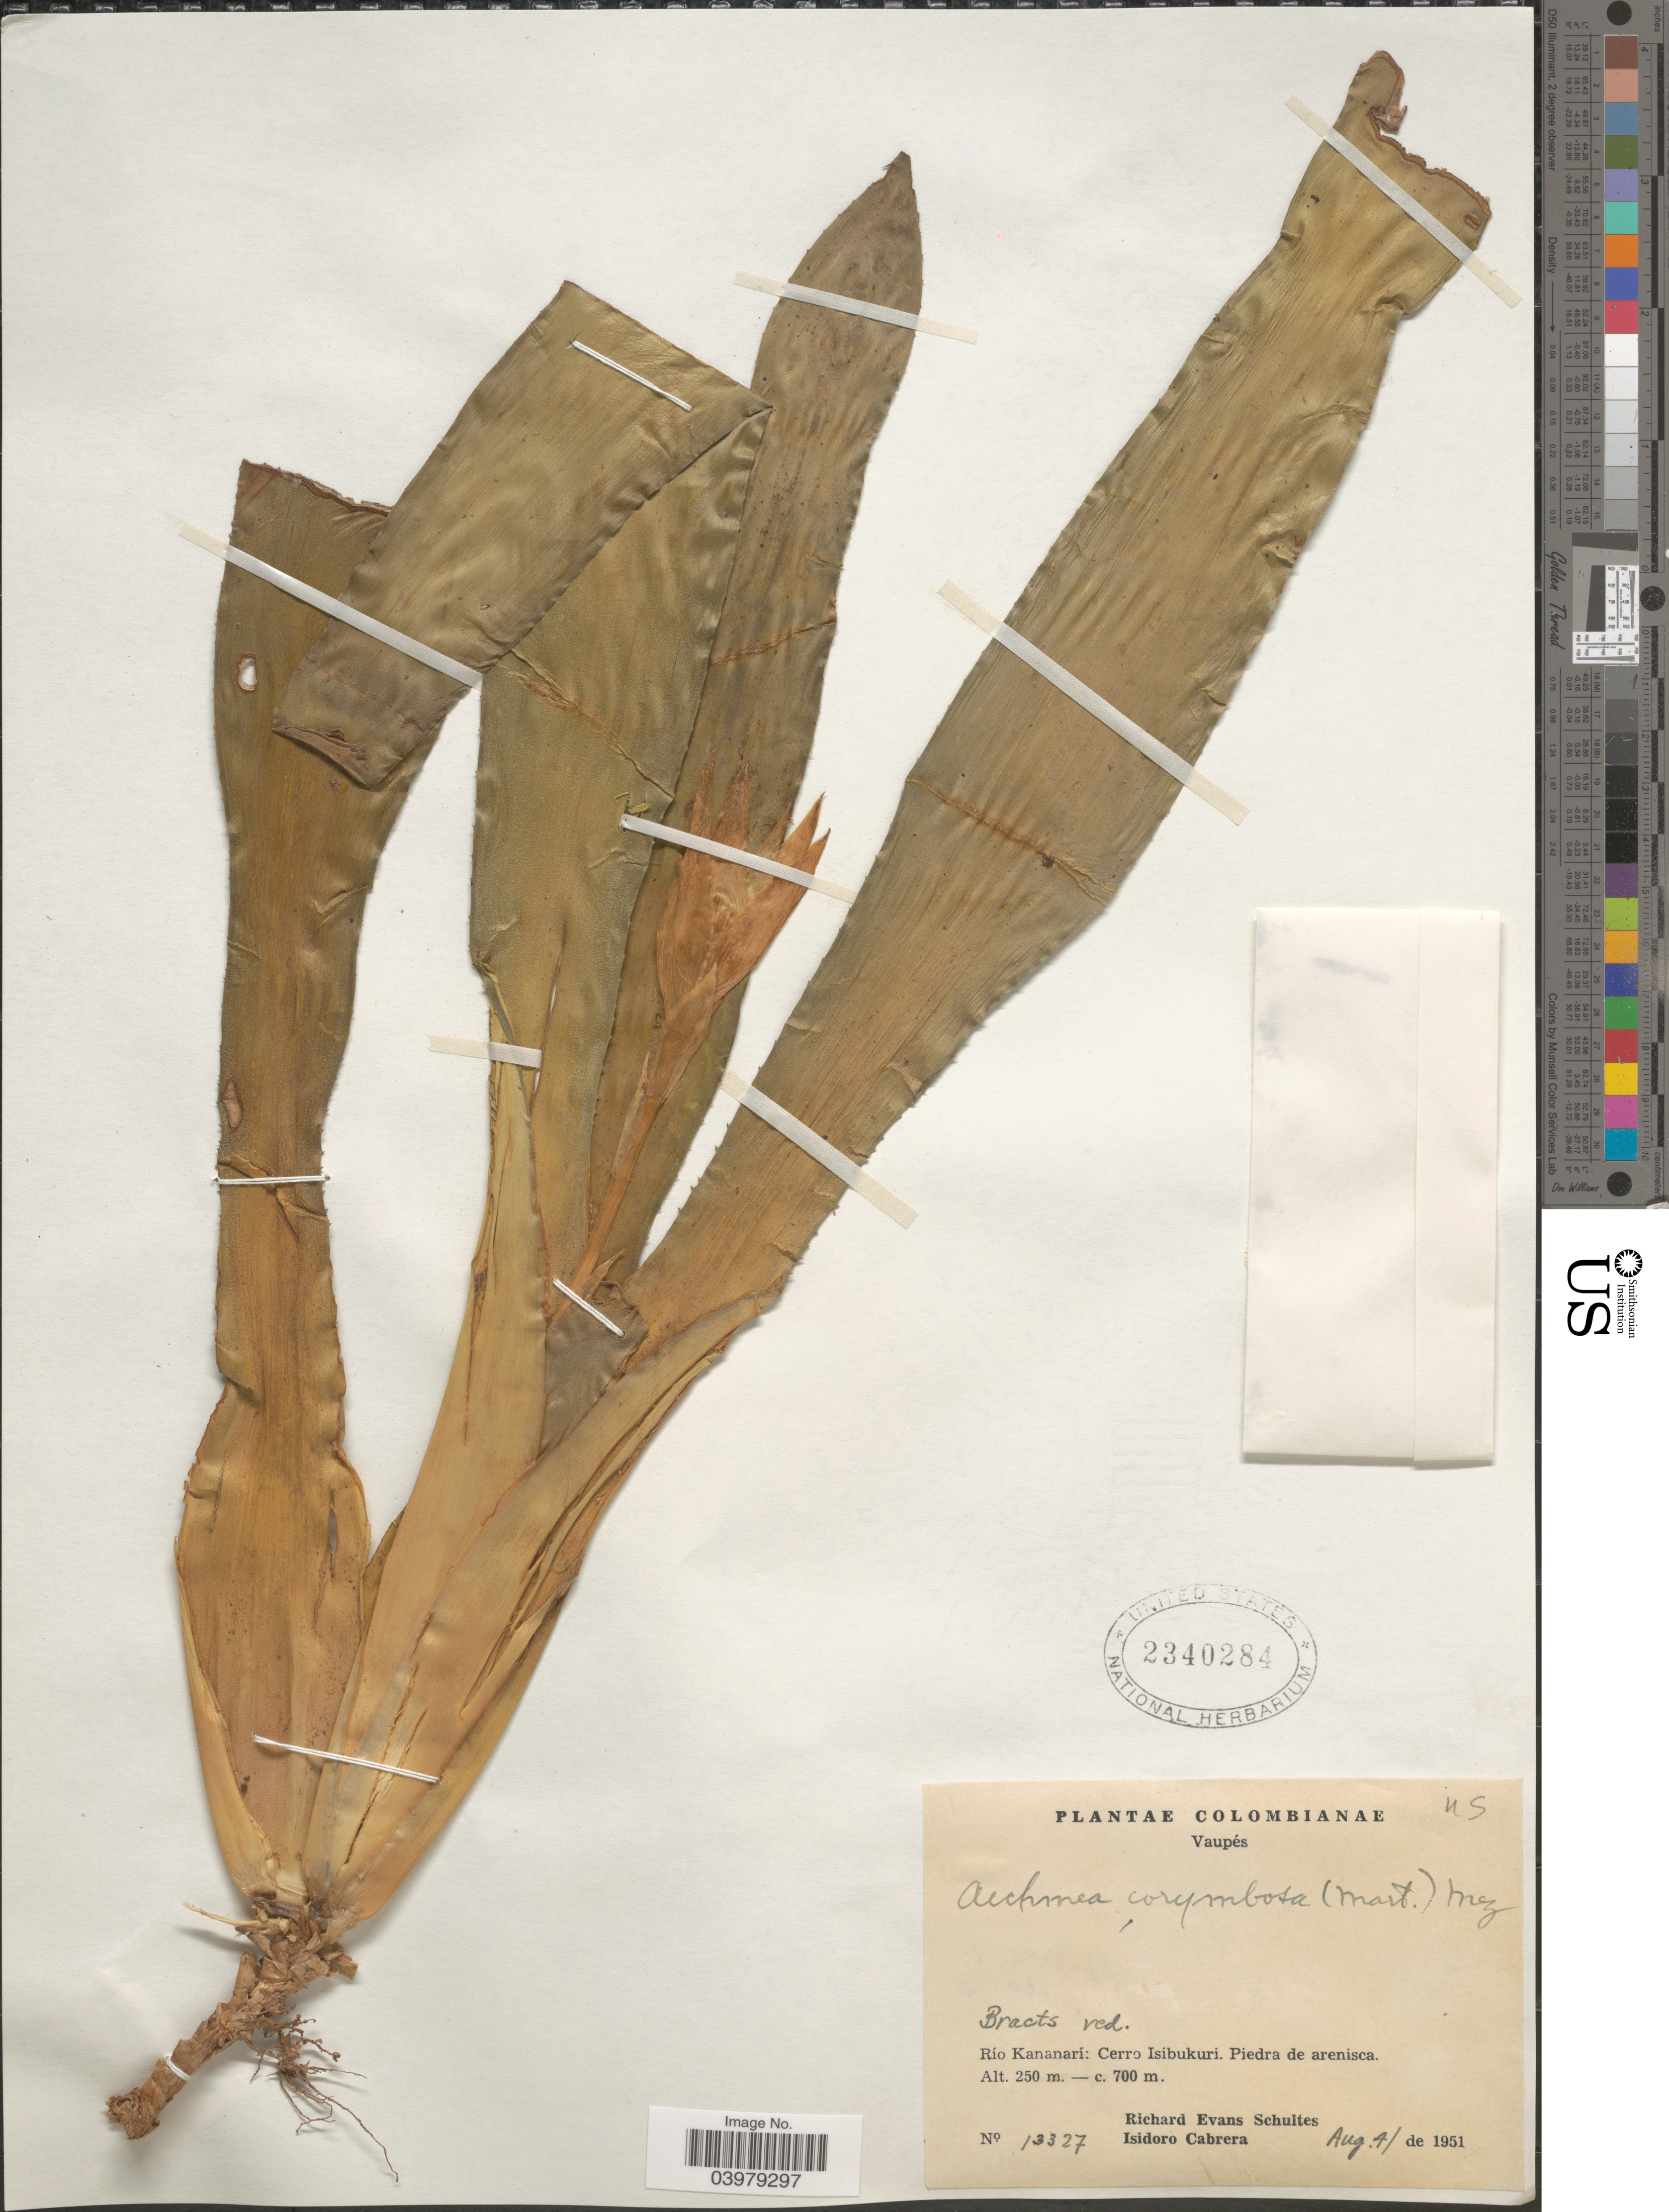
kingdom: Plantae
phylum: Tracheophyta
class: Liliopsida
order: Poales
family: Bromeliaceae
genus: Aechmea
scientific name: Aechmea corymbosa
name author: (Mart. ex Schult. f.) Mez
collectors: R. E. Schultes & I. Cabrera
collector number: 13327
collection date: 1951-08-04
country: Colombia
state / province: Vaupés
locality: Río Kananarí: Cerro Isibukuri. Piedra de arenisca.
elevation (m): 250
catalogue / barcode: US 2340284